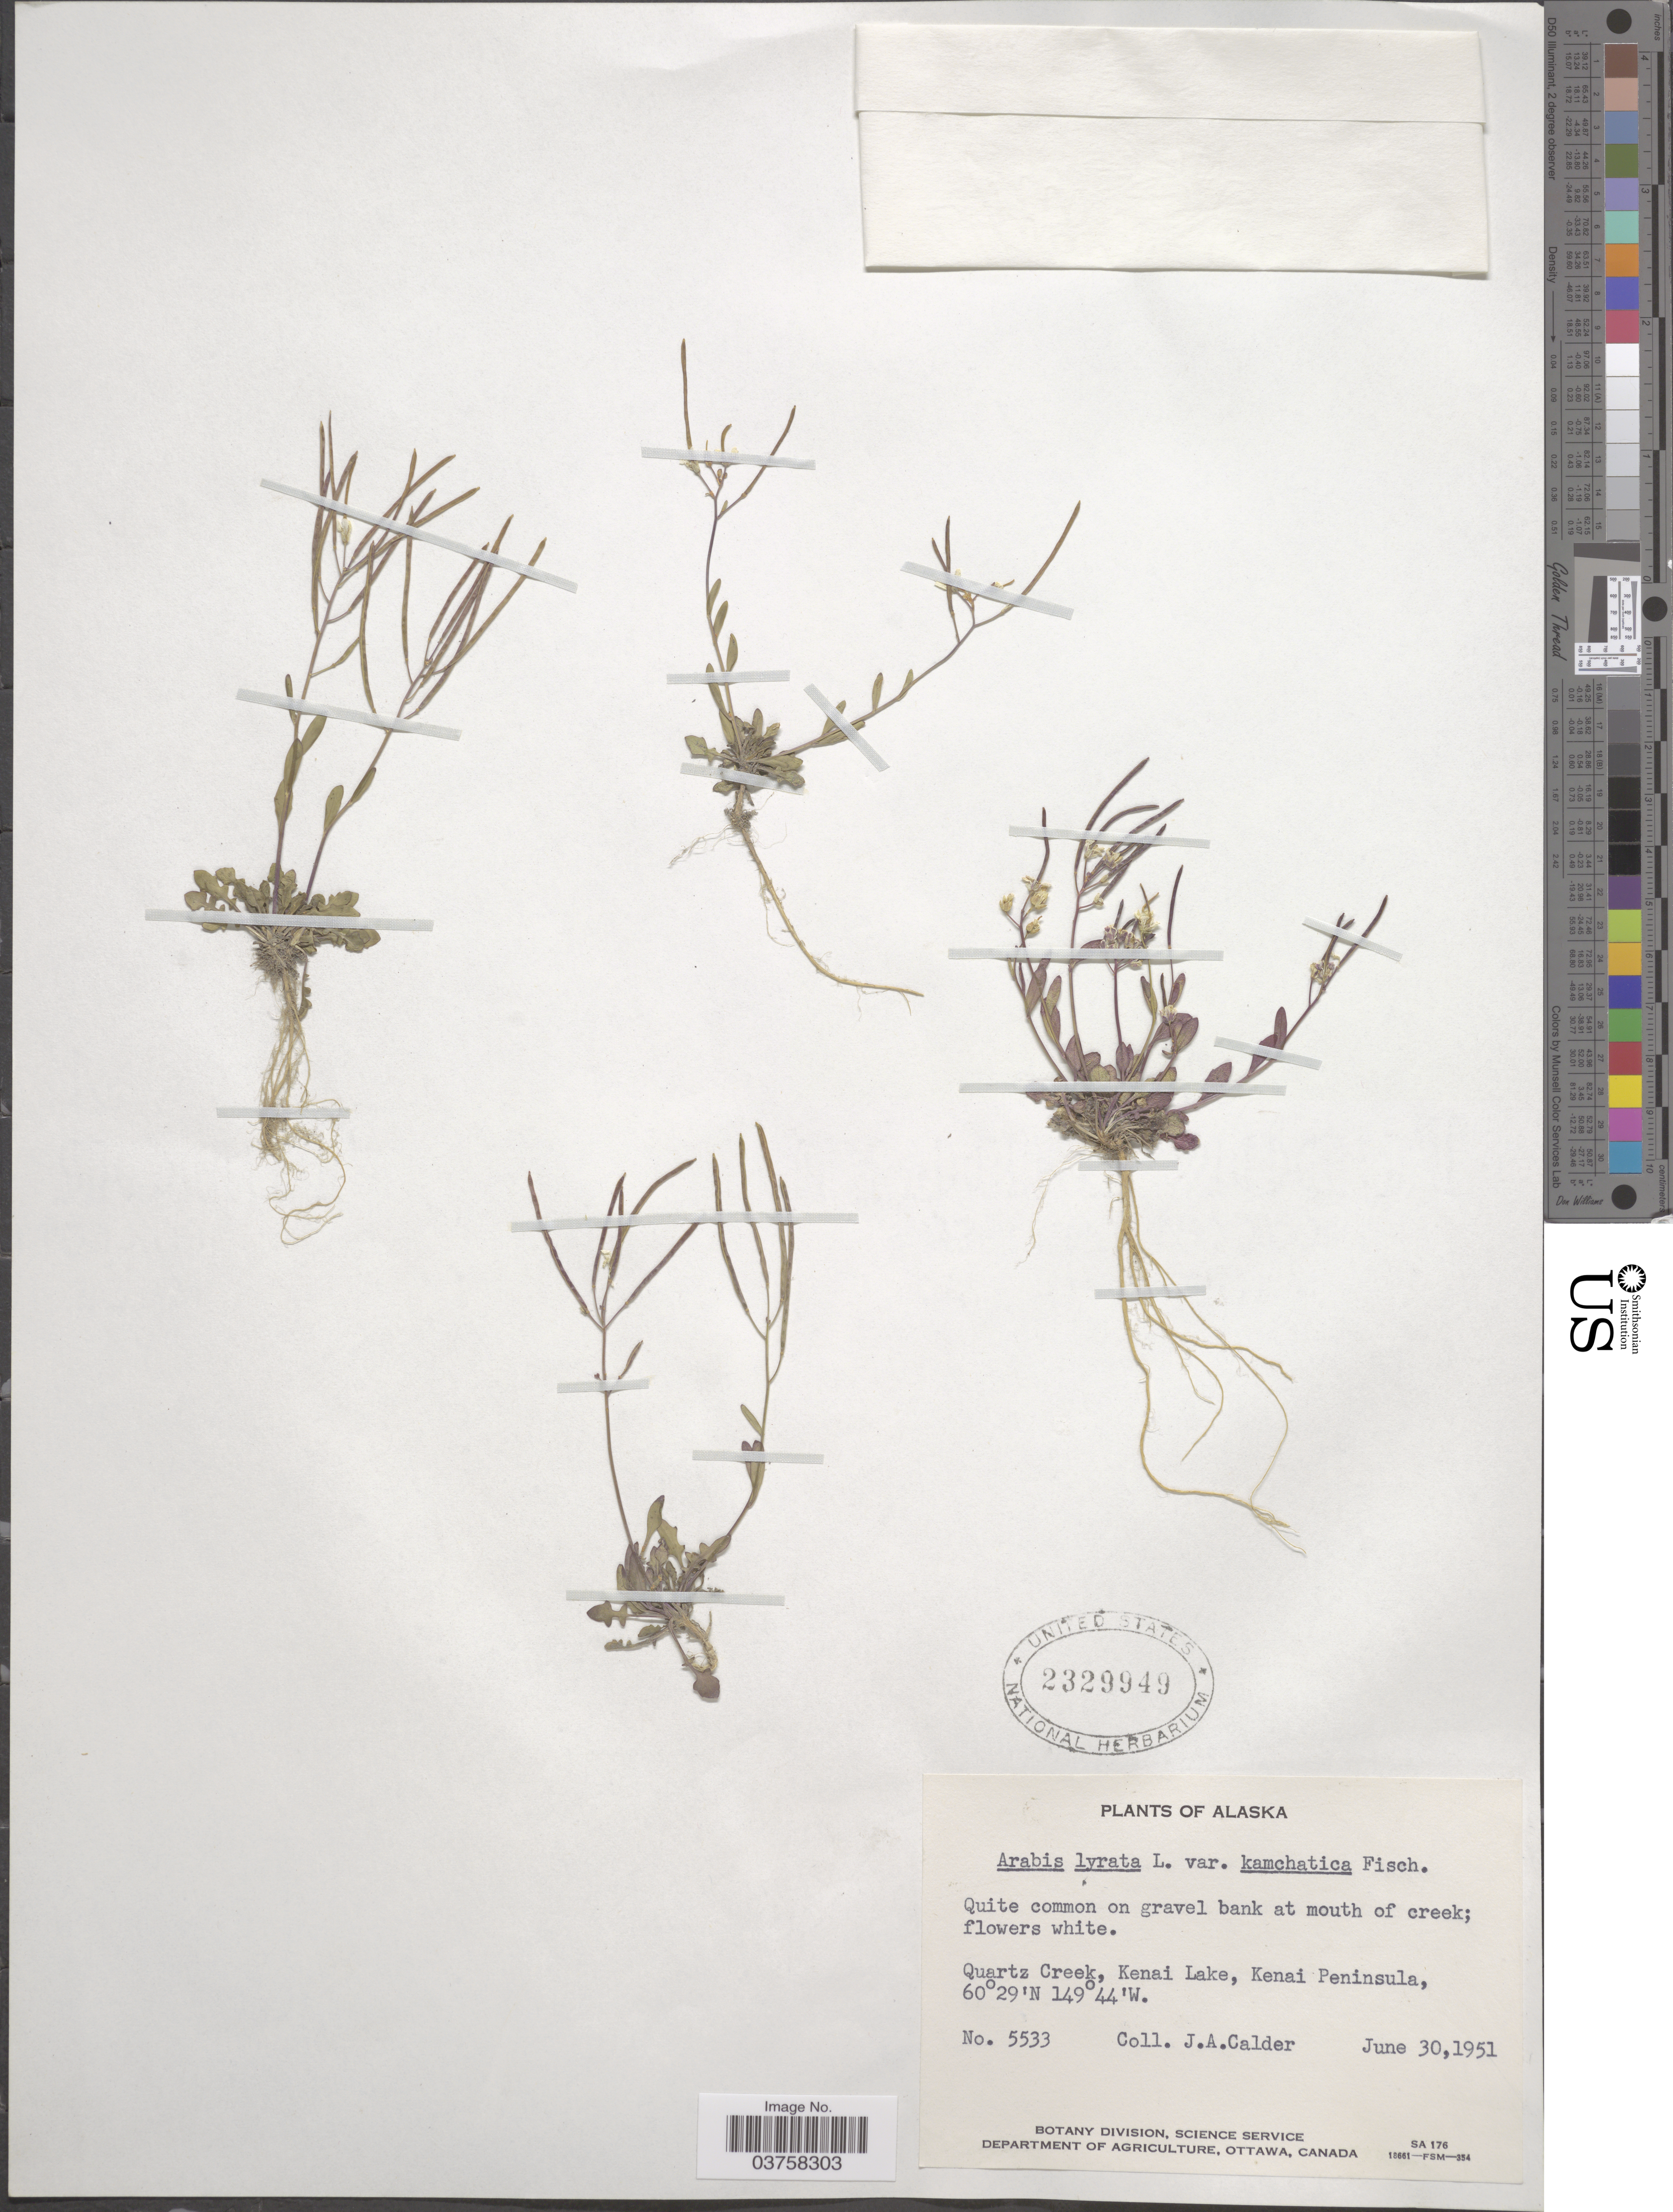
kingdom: Plantae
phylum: Tracheophyta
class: Magnoliopsida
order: Brassicales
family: Brassicaceae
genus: Arabidopsis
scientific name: Arabidopsis lyrata subsp. kamchatica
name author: (Fisch. ex DC.) O'Kane & Al-Shehbaz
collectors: J. A. Calder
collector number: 5533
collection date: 1951-06-30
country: United States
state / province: Alaska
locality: On gravel bank at mouth of creek. Quartz Creek, Kenai Lake, Kenai Peninsula.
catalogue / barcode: US 2329949